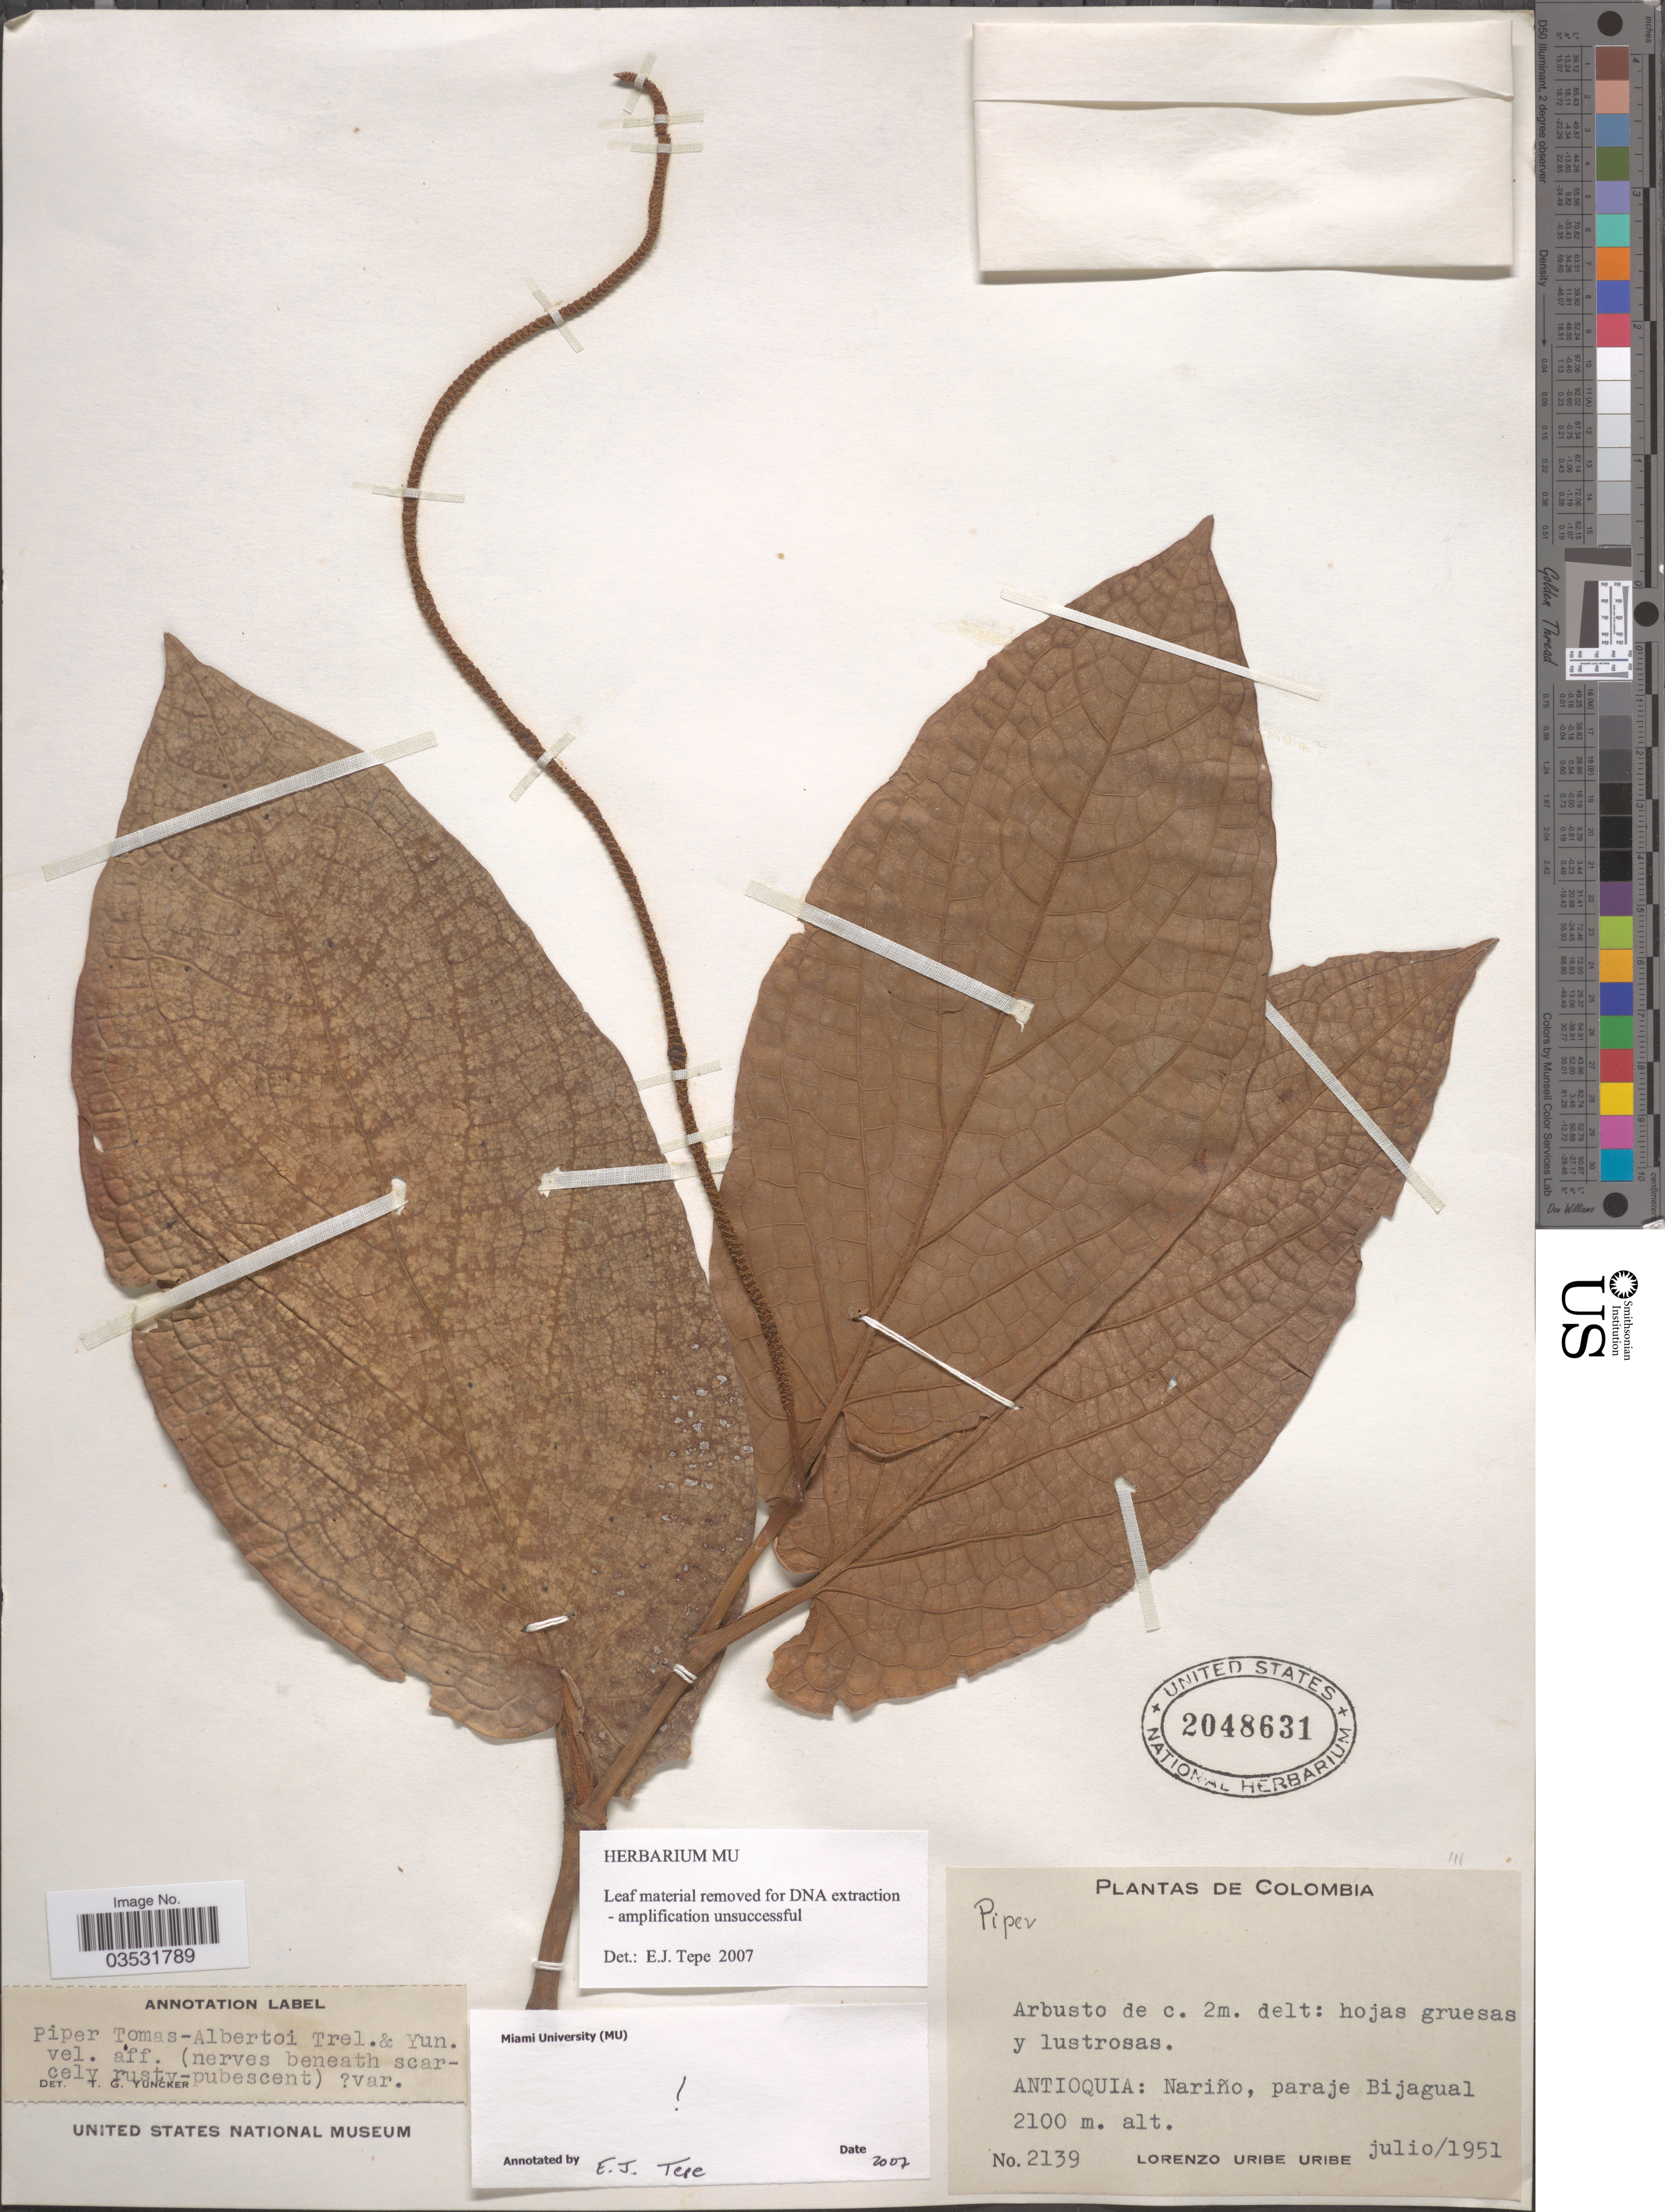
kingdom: Plantae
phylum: Tracheophyta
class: Magnoliopsida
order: Piperales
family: Piperaceae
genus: Piper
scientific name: Piper sp.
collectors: L. Uribe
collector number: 2139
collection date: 1951-07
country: Colombia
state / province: Antioquia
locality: Nariño, paraje Bijagual.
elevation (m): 2100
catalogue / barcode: US 2048631